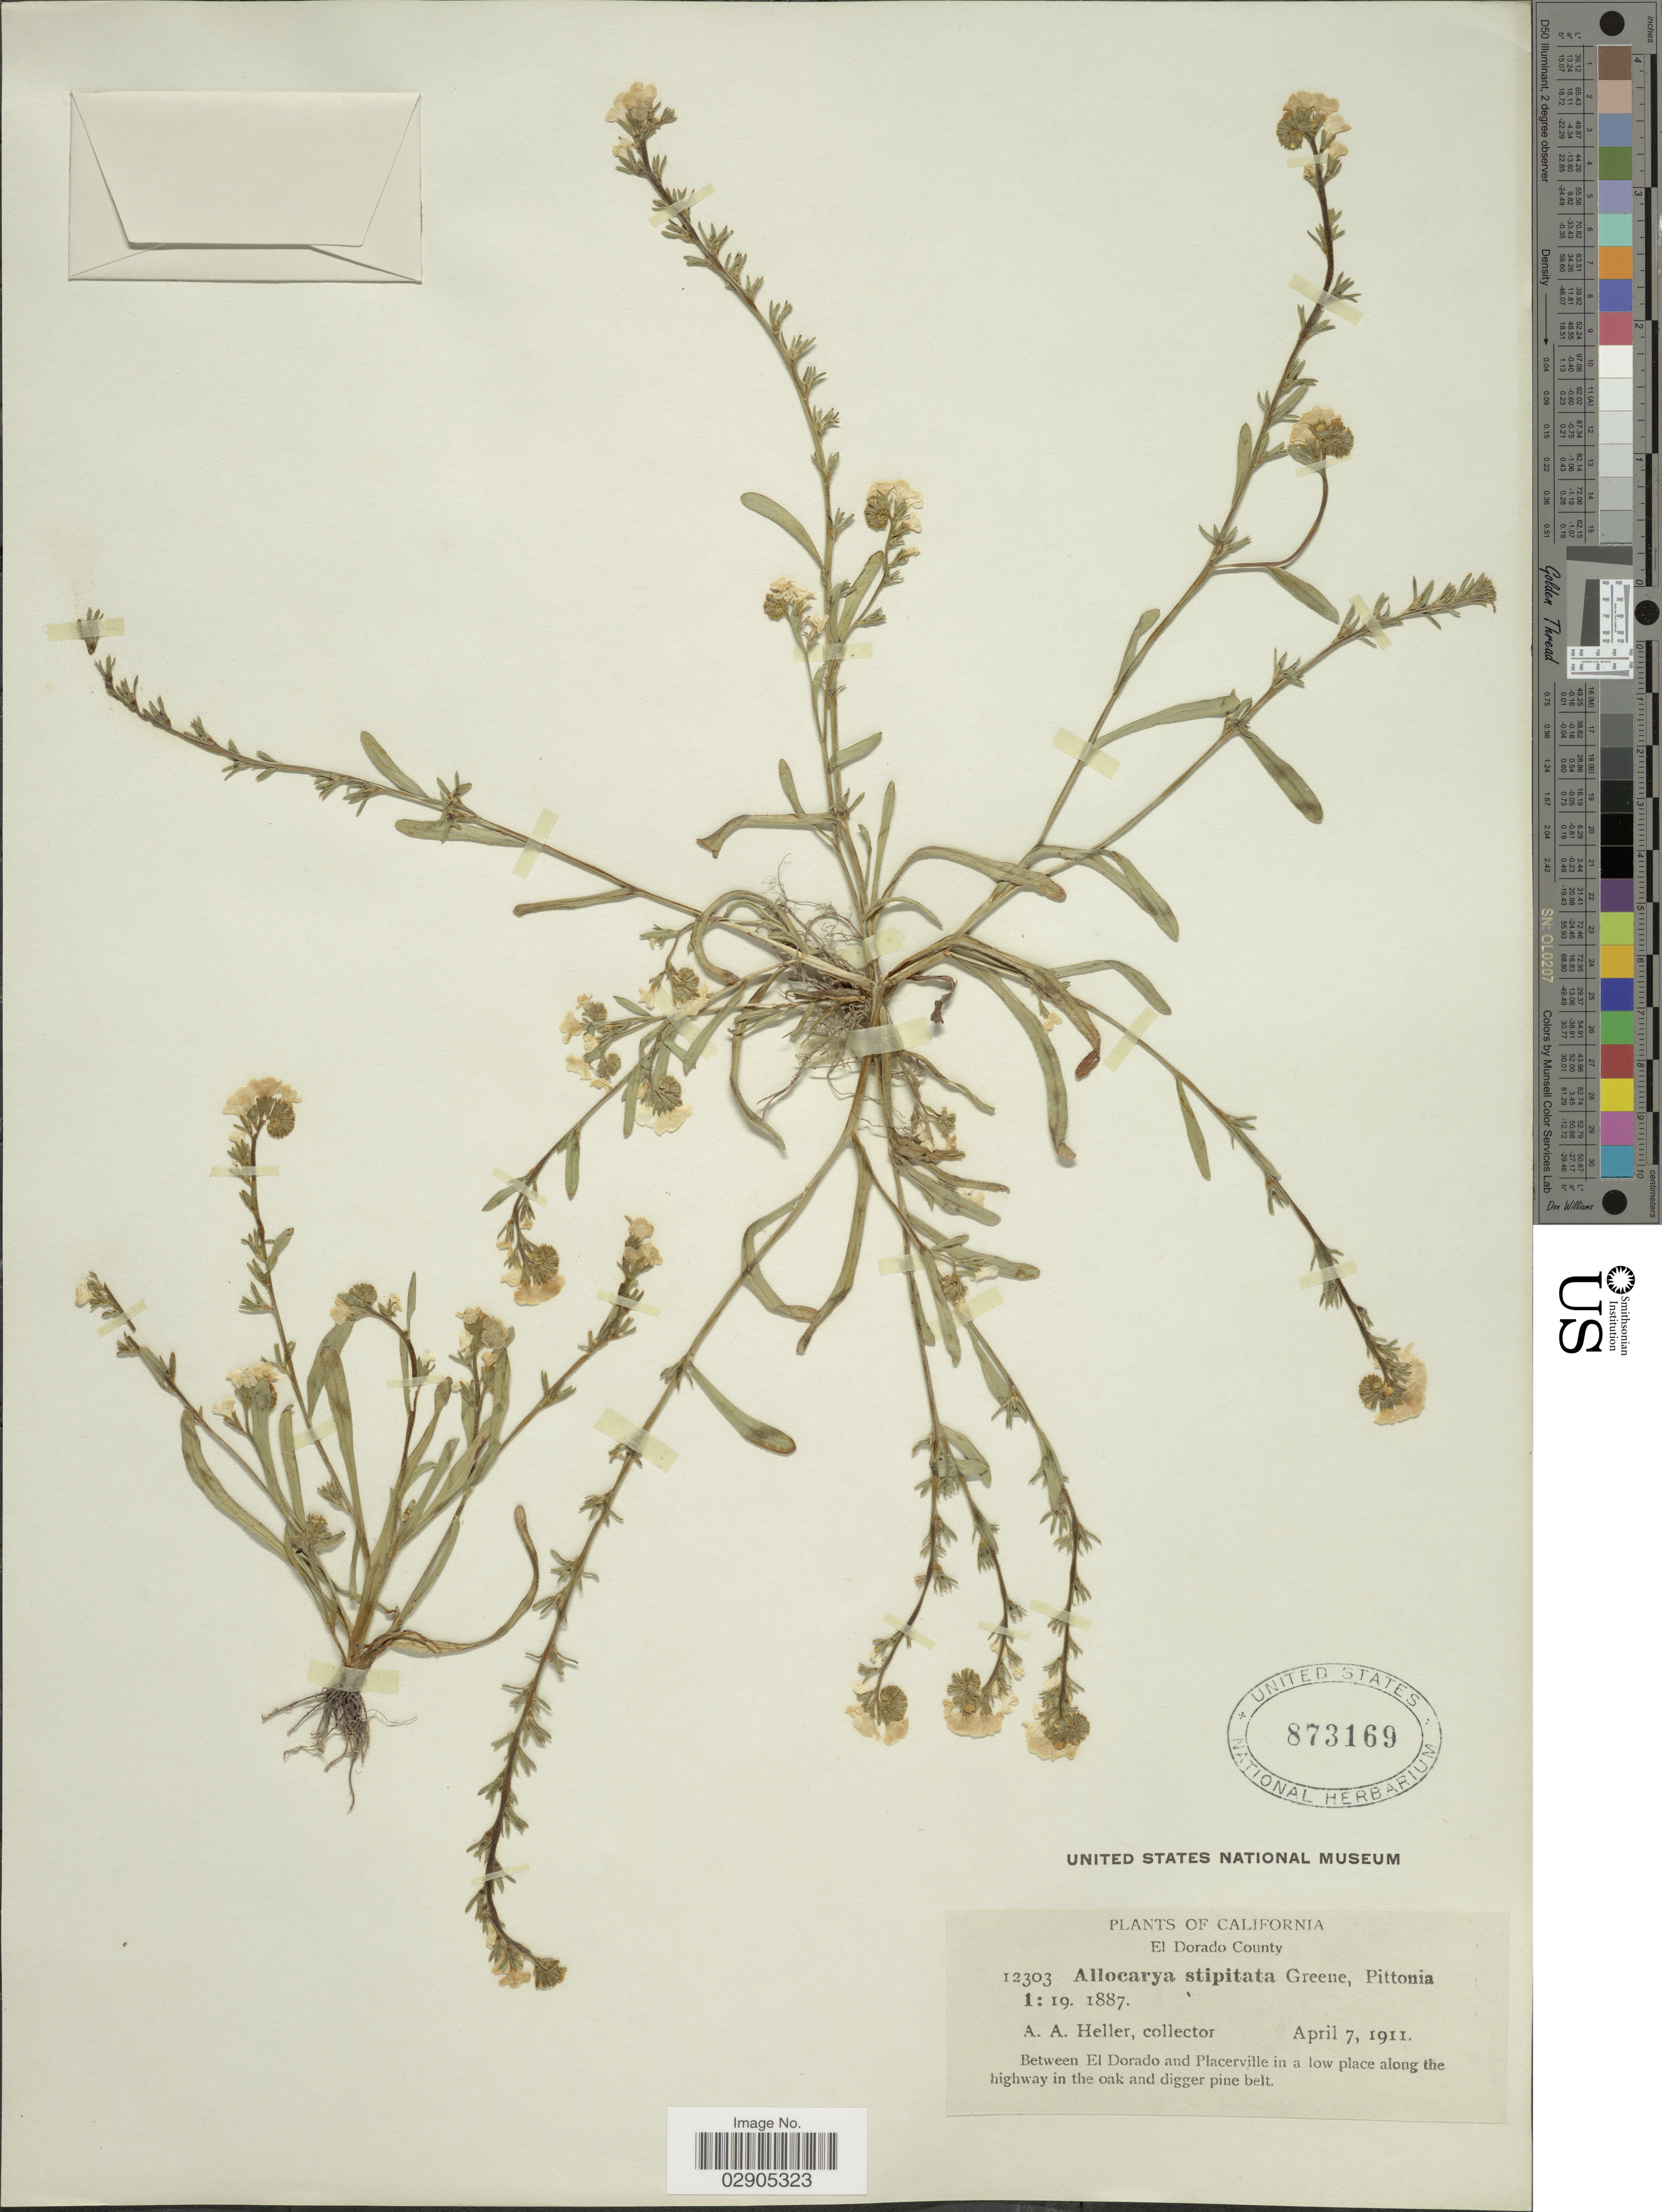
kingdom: Plantae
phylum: Tracheophyta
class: Magnoliopsida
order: Boraginales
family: Boraginaceae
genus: Allocarya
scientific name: Allocarya stipitata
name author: Greene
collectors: A. A. Heller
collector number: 12303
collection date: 1911-04-07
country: United States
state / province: California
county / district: El Dorado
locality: El Dorado County. Between El Dorado and Placerville in a low place along the highway in the oak and digger pine belt.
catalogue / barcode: US 873169